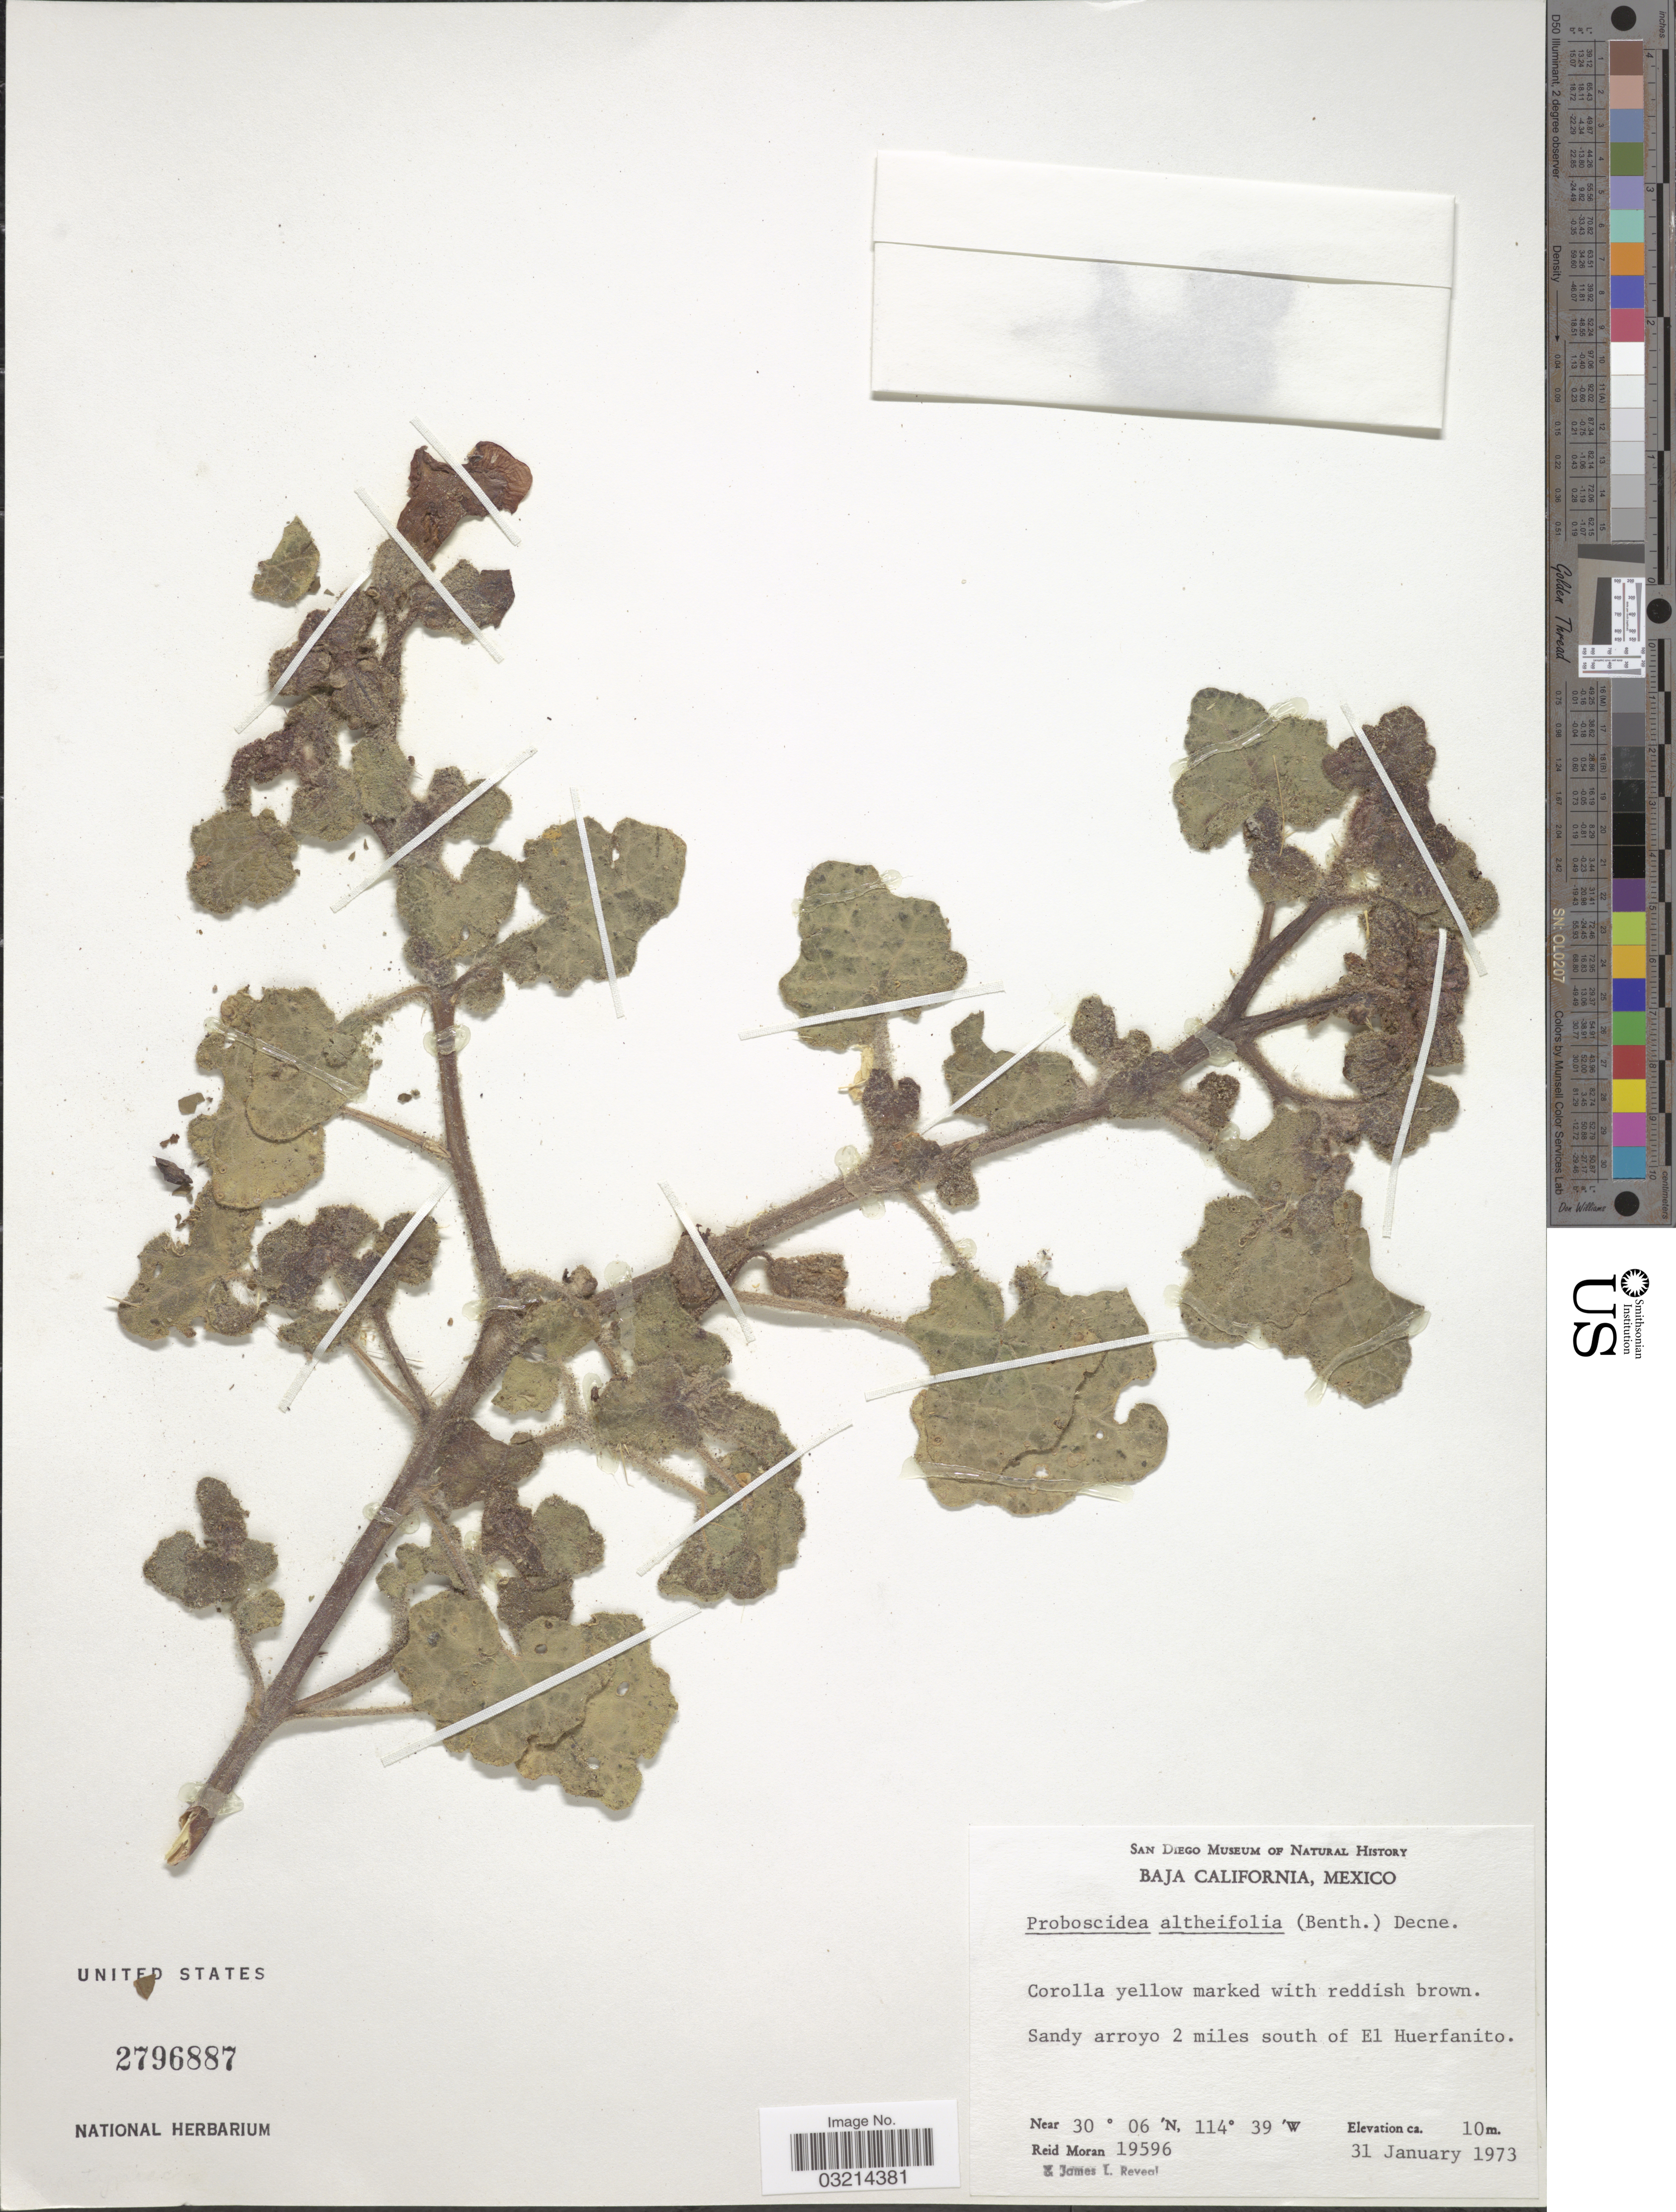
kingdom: Plantae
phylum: Tracheophyta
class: Magnoliopsida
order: Lamiales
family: Martyniaceae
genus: Proboscidea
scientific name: Proboscidea althaeifolia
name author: (Benth.) Decne.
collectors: R. Moran & J. L. Reveal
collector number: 19596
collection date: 1973-01-31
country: Mexico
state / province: Baja California Norte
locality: Sandy arroyo 2 miles south of El Huerfanito.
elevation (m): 10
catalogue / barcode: US 2796887